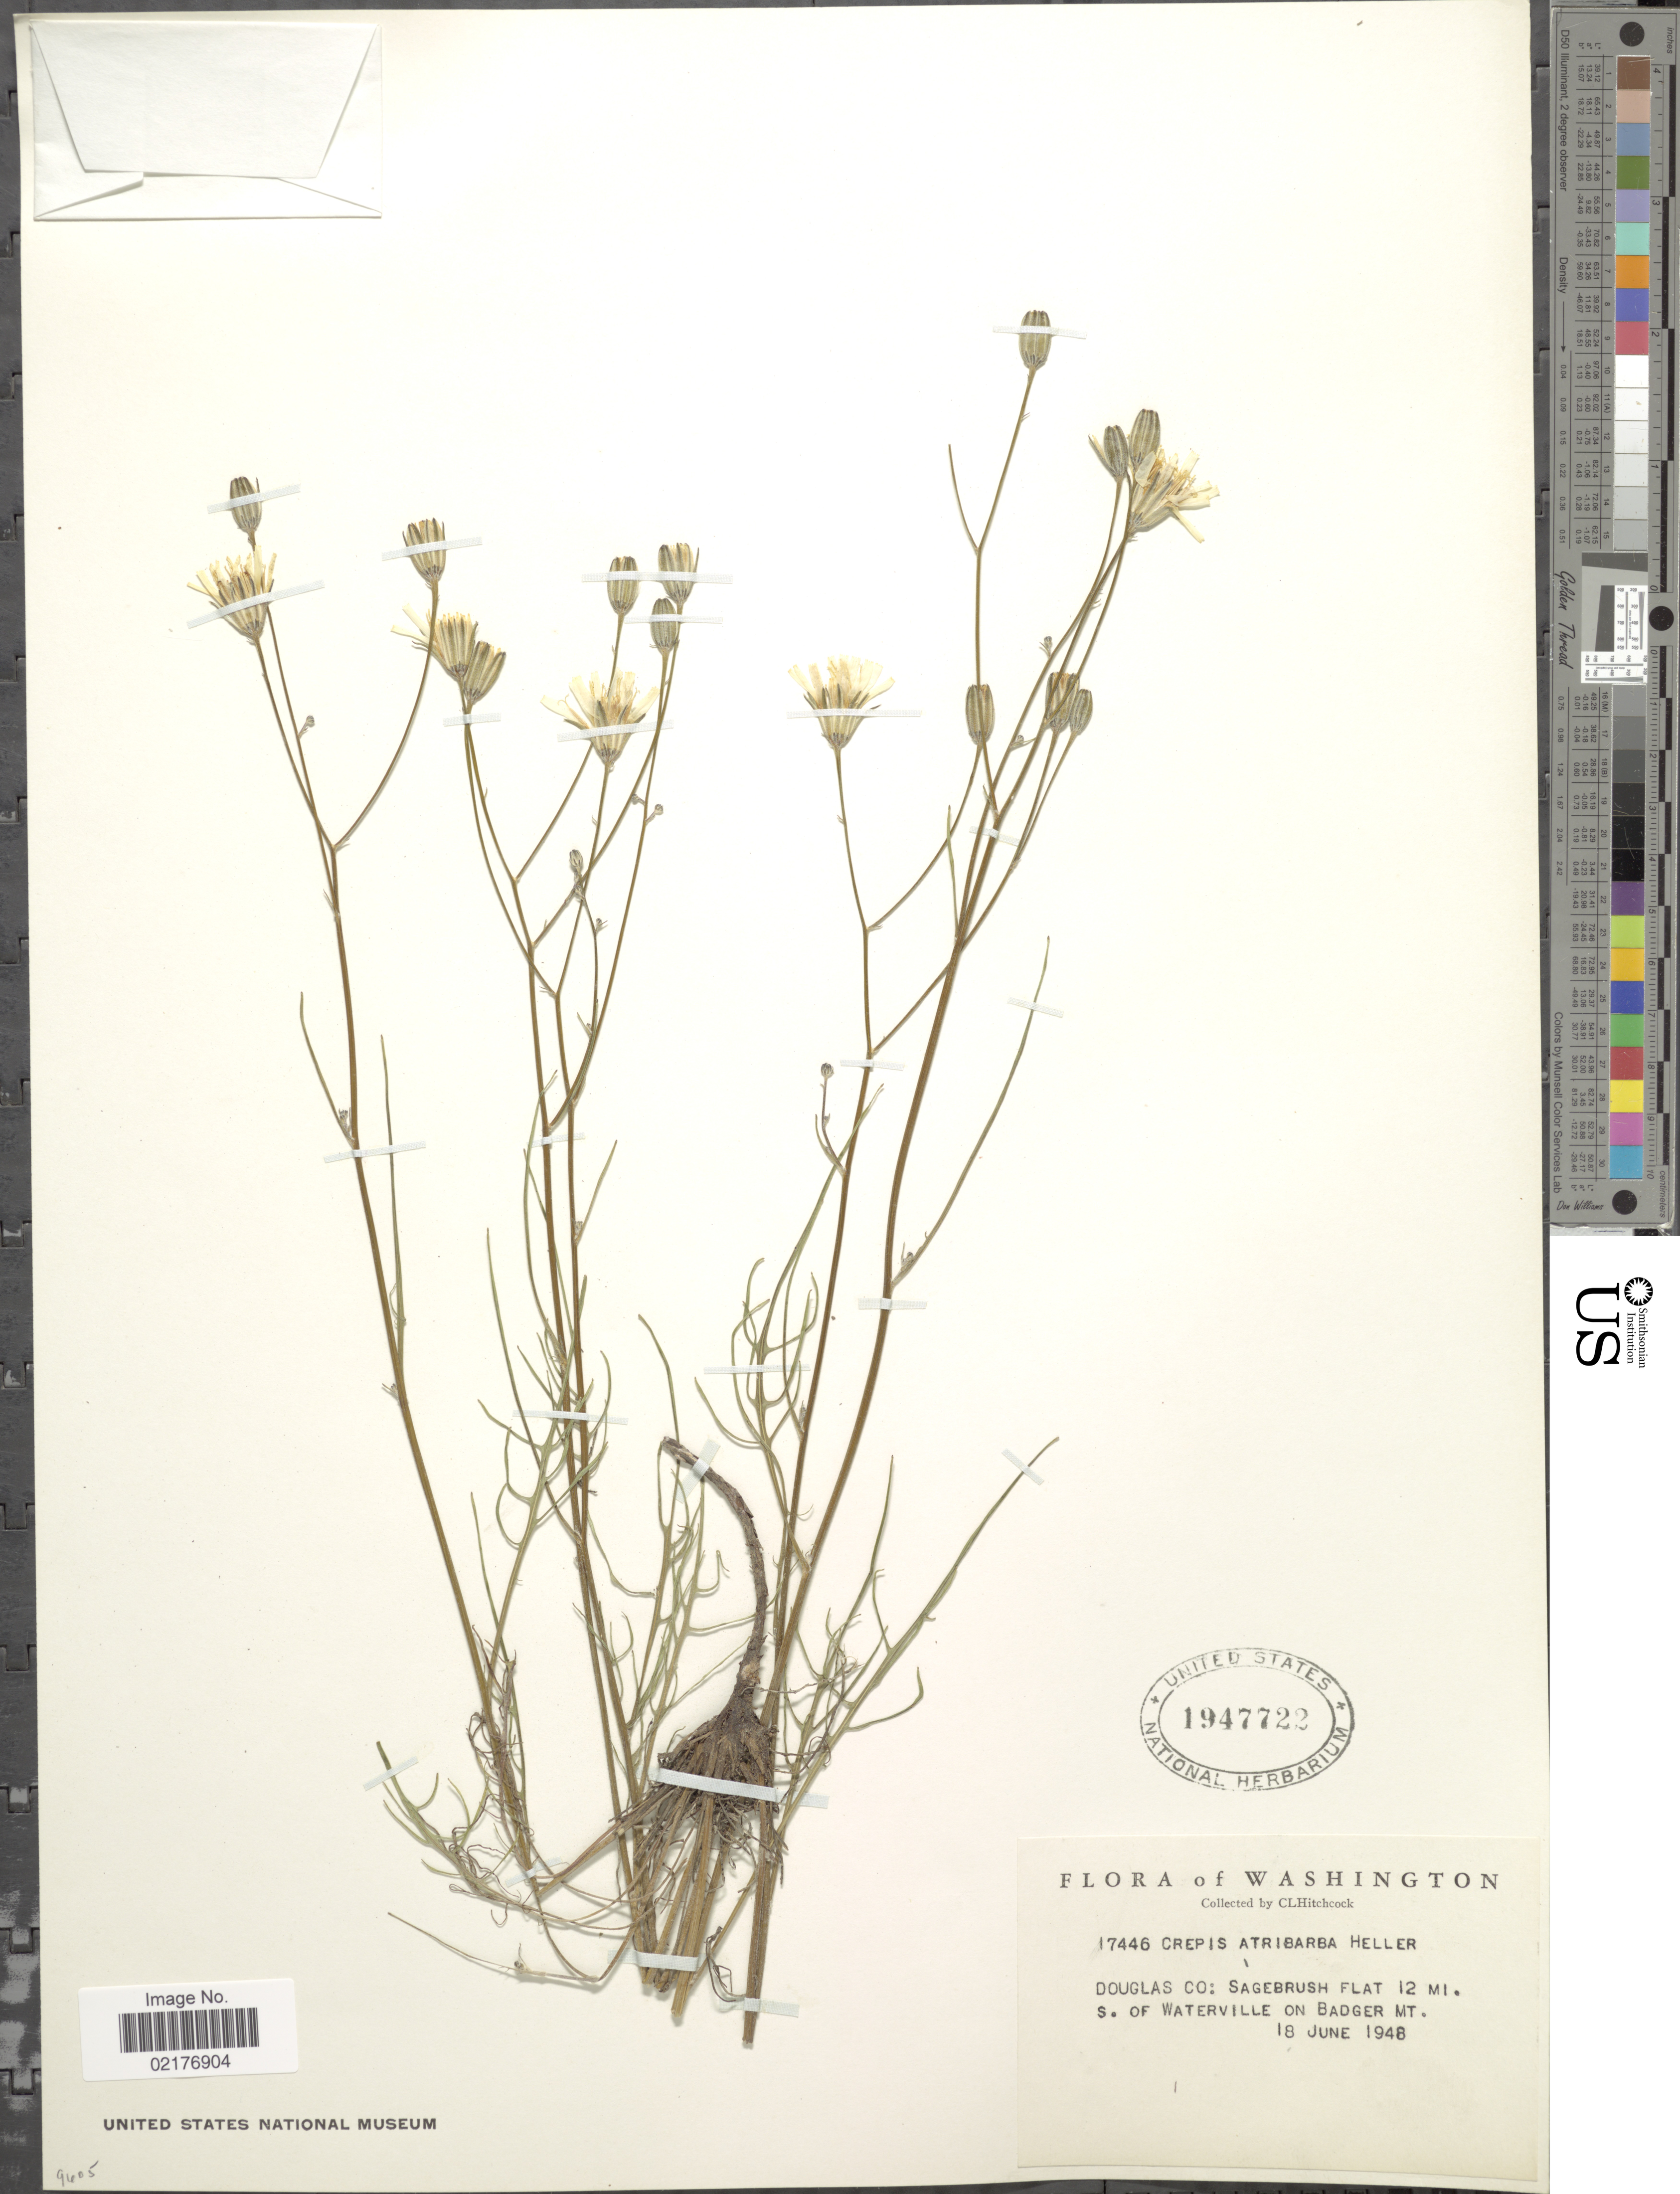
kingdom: Plantae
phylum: Tracheophyta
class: Magnoliopsida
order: Asterales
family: Asteraceae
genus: Crepis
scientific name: Crepis atribarba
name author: A. Heller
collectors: C. L. Hitchcock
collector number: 17446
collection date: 1948-06-18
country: United States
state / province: Washington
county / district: Douglas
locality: Douglas Co.: Sagebrush Flat 12 mi. s. of Waterville on Badger Mt.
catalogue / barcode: US 1947722